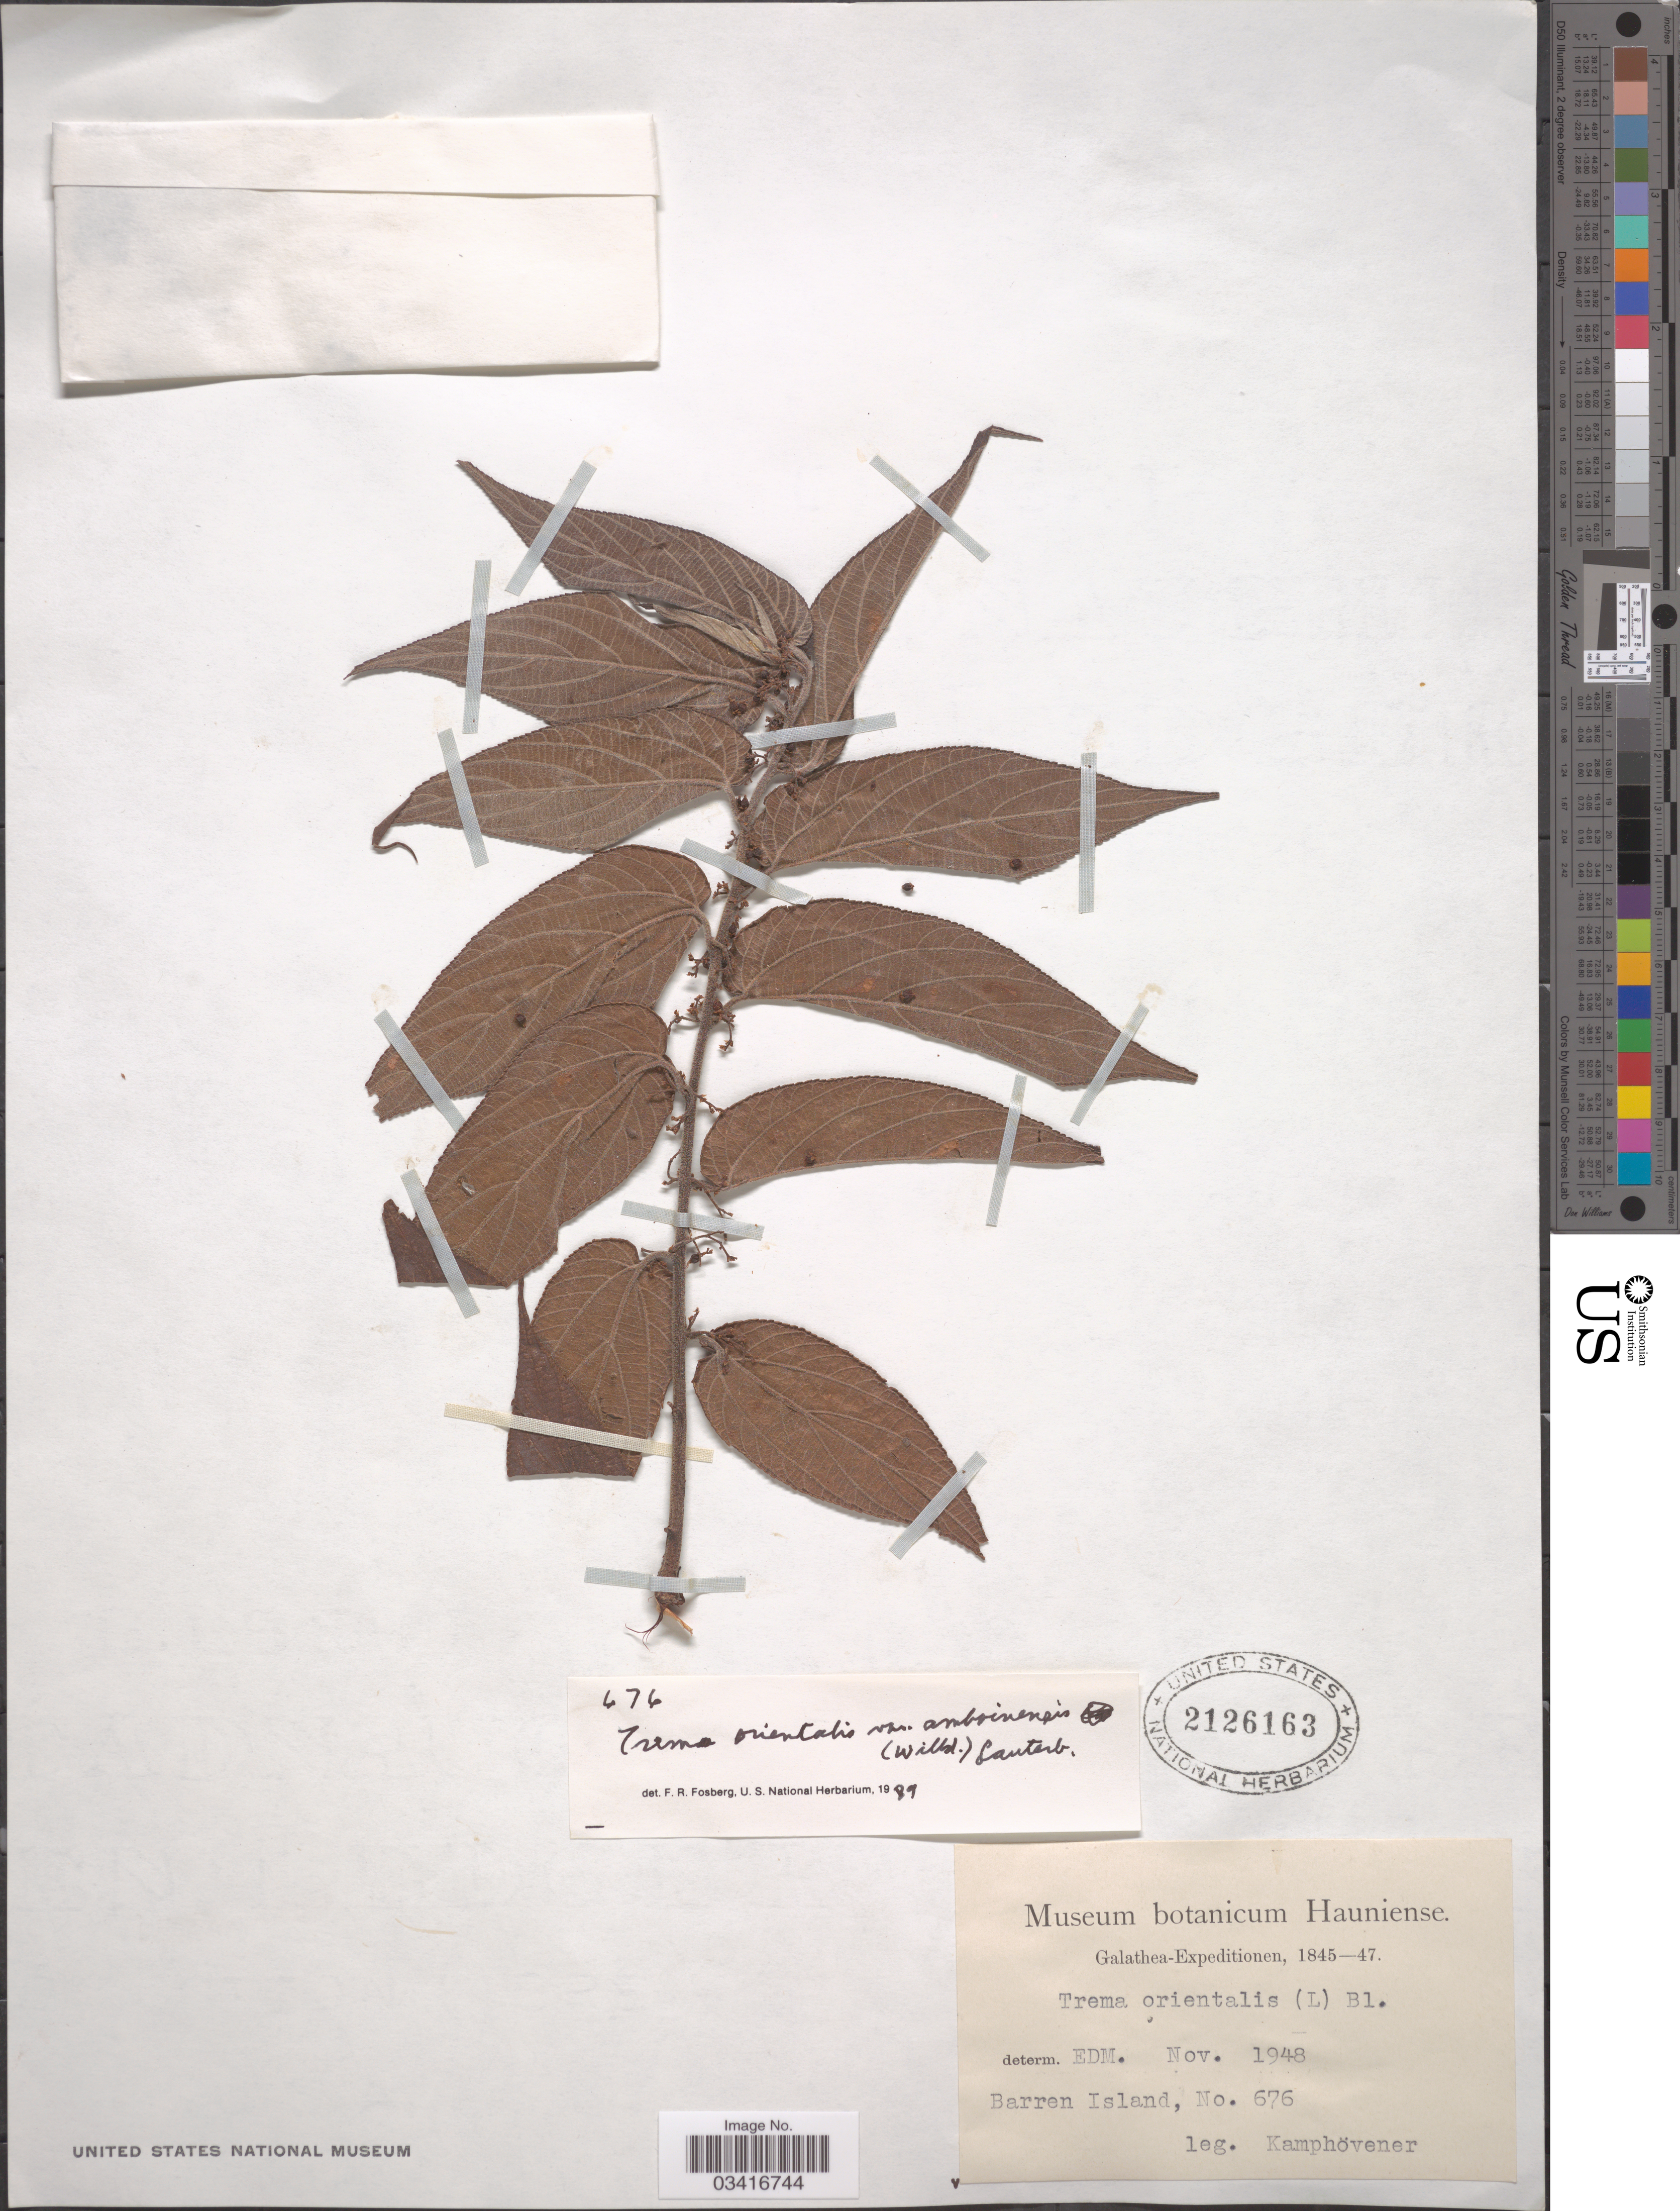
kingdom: Plantae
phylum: Tracheophyta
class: Magnoliopsida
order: Rosales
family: Cannabaceae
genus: Trema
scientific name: Trema orientale var. amboinensis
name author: (Willd.) Lauterb.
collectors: B. Kamphövener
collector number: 676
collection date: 1845/1847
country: India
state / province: Andaman and Nicobar Islands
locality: Galathea. Barren Island.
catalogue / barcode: US 2126163